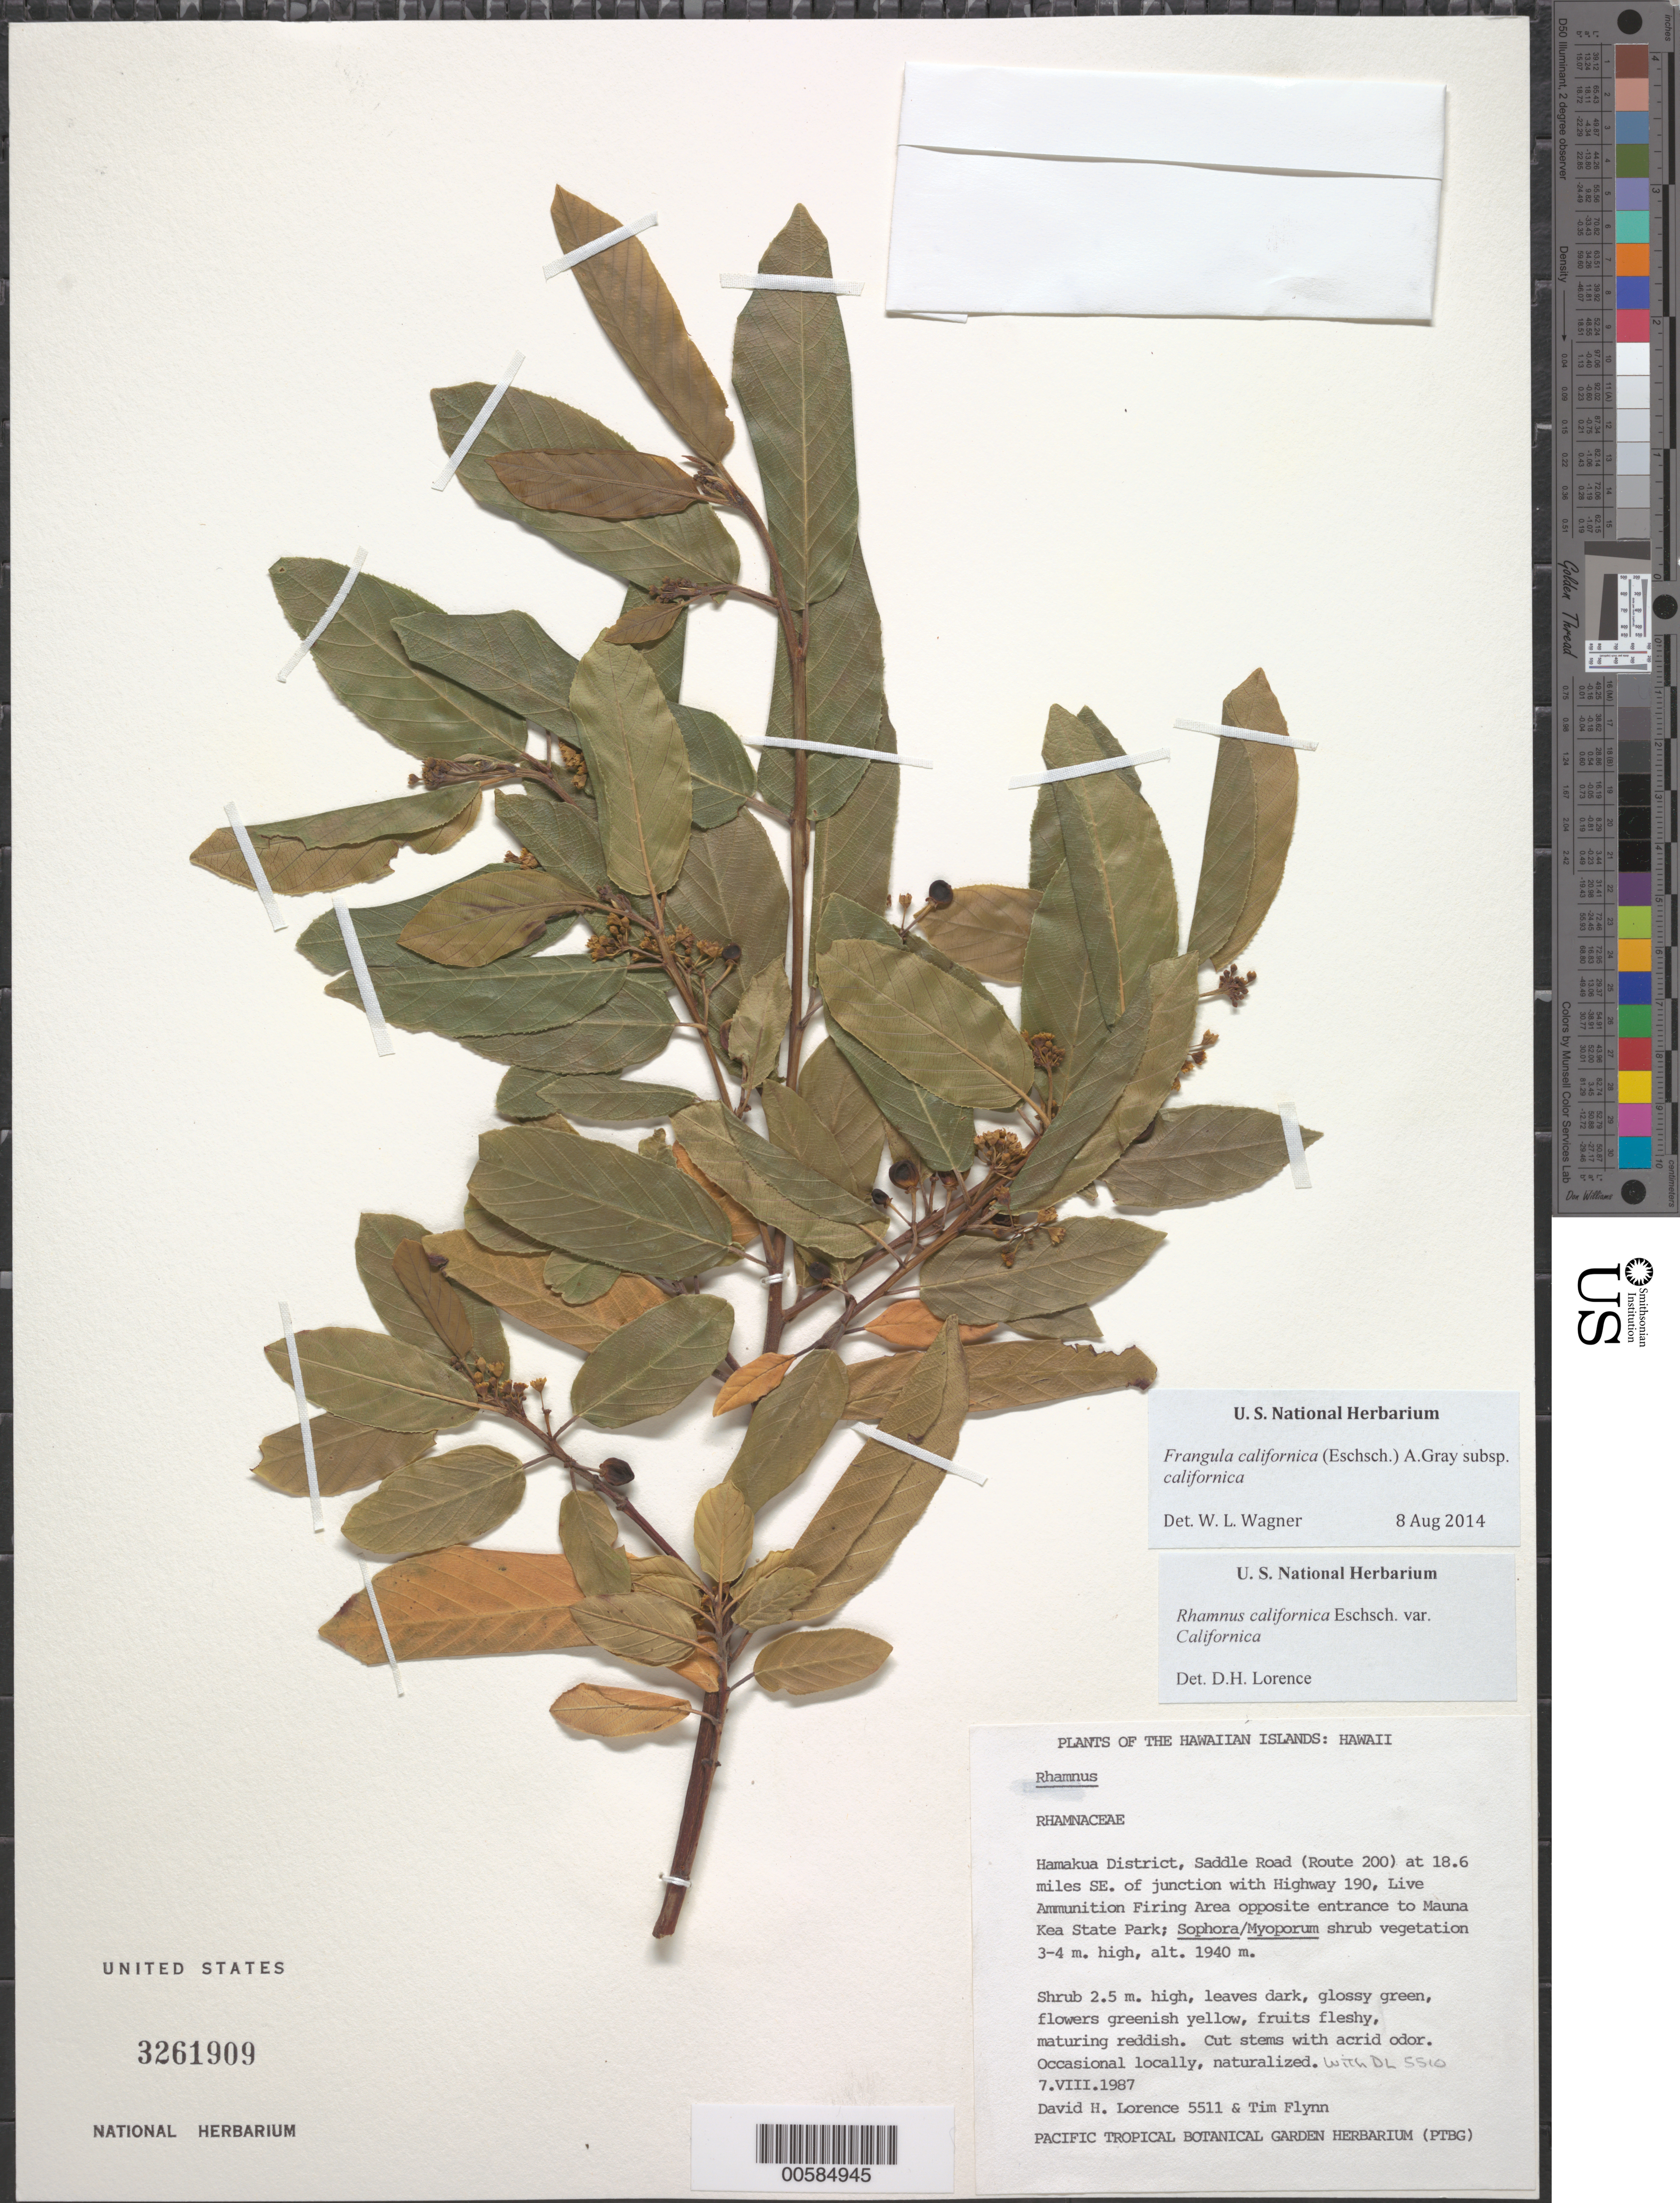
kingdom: Plantae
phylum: Tracheophyta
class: Magnoliopsida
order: Rosales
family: Rhamnaceae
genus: Frangula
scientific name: Frangula californica subsp. californica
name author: (Eschsch.) A. Gray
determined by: Wagner, W. L., (BOT), Smithsonian Institution - National Museum of Natural History (UNITED STATES)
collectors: D. Lorence & T. W. Flynn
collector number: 5511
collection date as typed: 7 Aug 1987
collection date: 1987-08-07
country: United States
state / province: Hawaii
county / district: Hawaii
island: Hawaii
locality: Hamakua Dist, Saddle Rd(Rt 200)at 18.6 mi SE of jct w/Hwy 190, Live Ammunition Firing Area oppos entrance to Mauna Kea State Pk.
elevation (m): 1940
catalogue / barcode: US 3261909